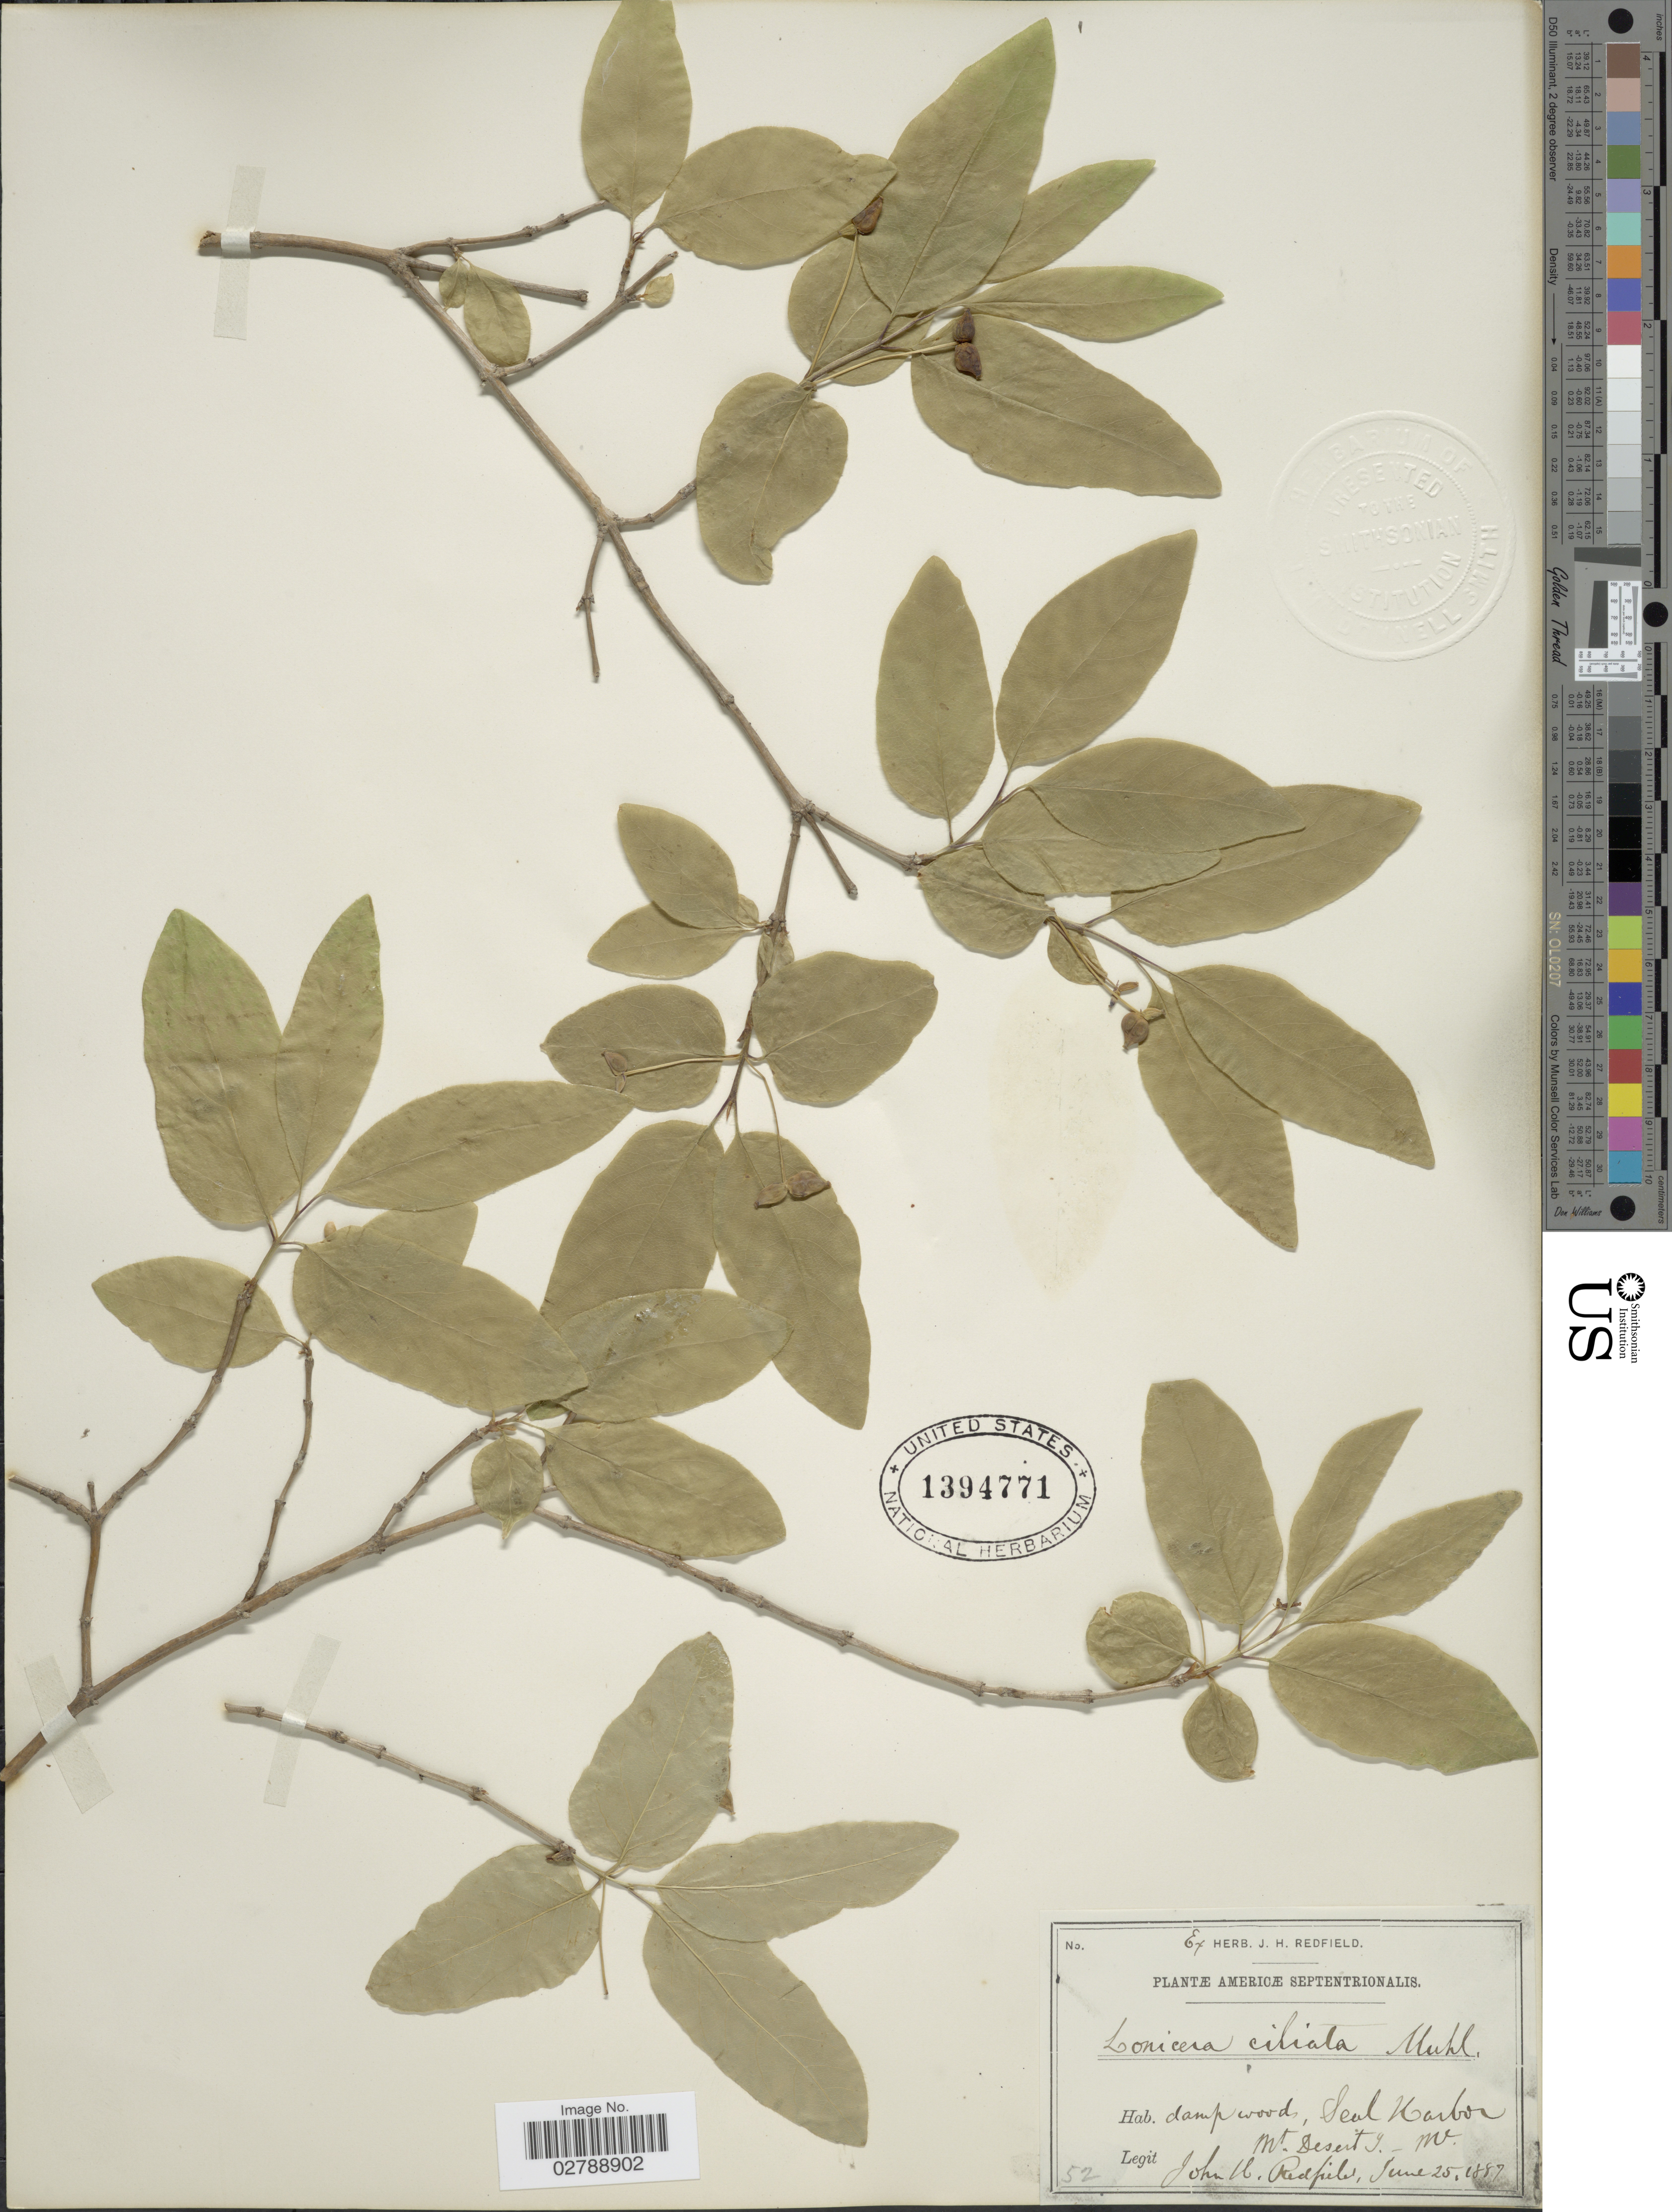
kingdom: Plantae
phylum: Tracheophyta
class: Magnoliopsida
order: Dipsacales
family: Caprifoliaceae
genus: Lonicera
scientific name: Lonicera canadensis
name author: Bartram & W. Bartram ex Marshall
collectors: J. Redfield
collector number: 52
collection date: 1887-06-25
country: United States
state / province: Nevada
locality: Americæ Septentrionalis. Damp wood, Seal Harbor. Mt. Desert. NV.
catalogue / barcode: US 1394771